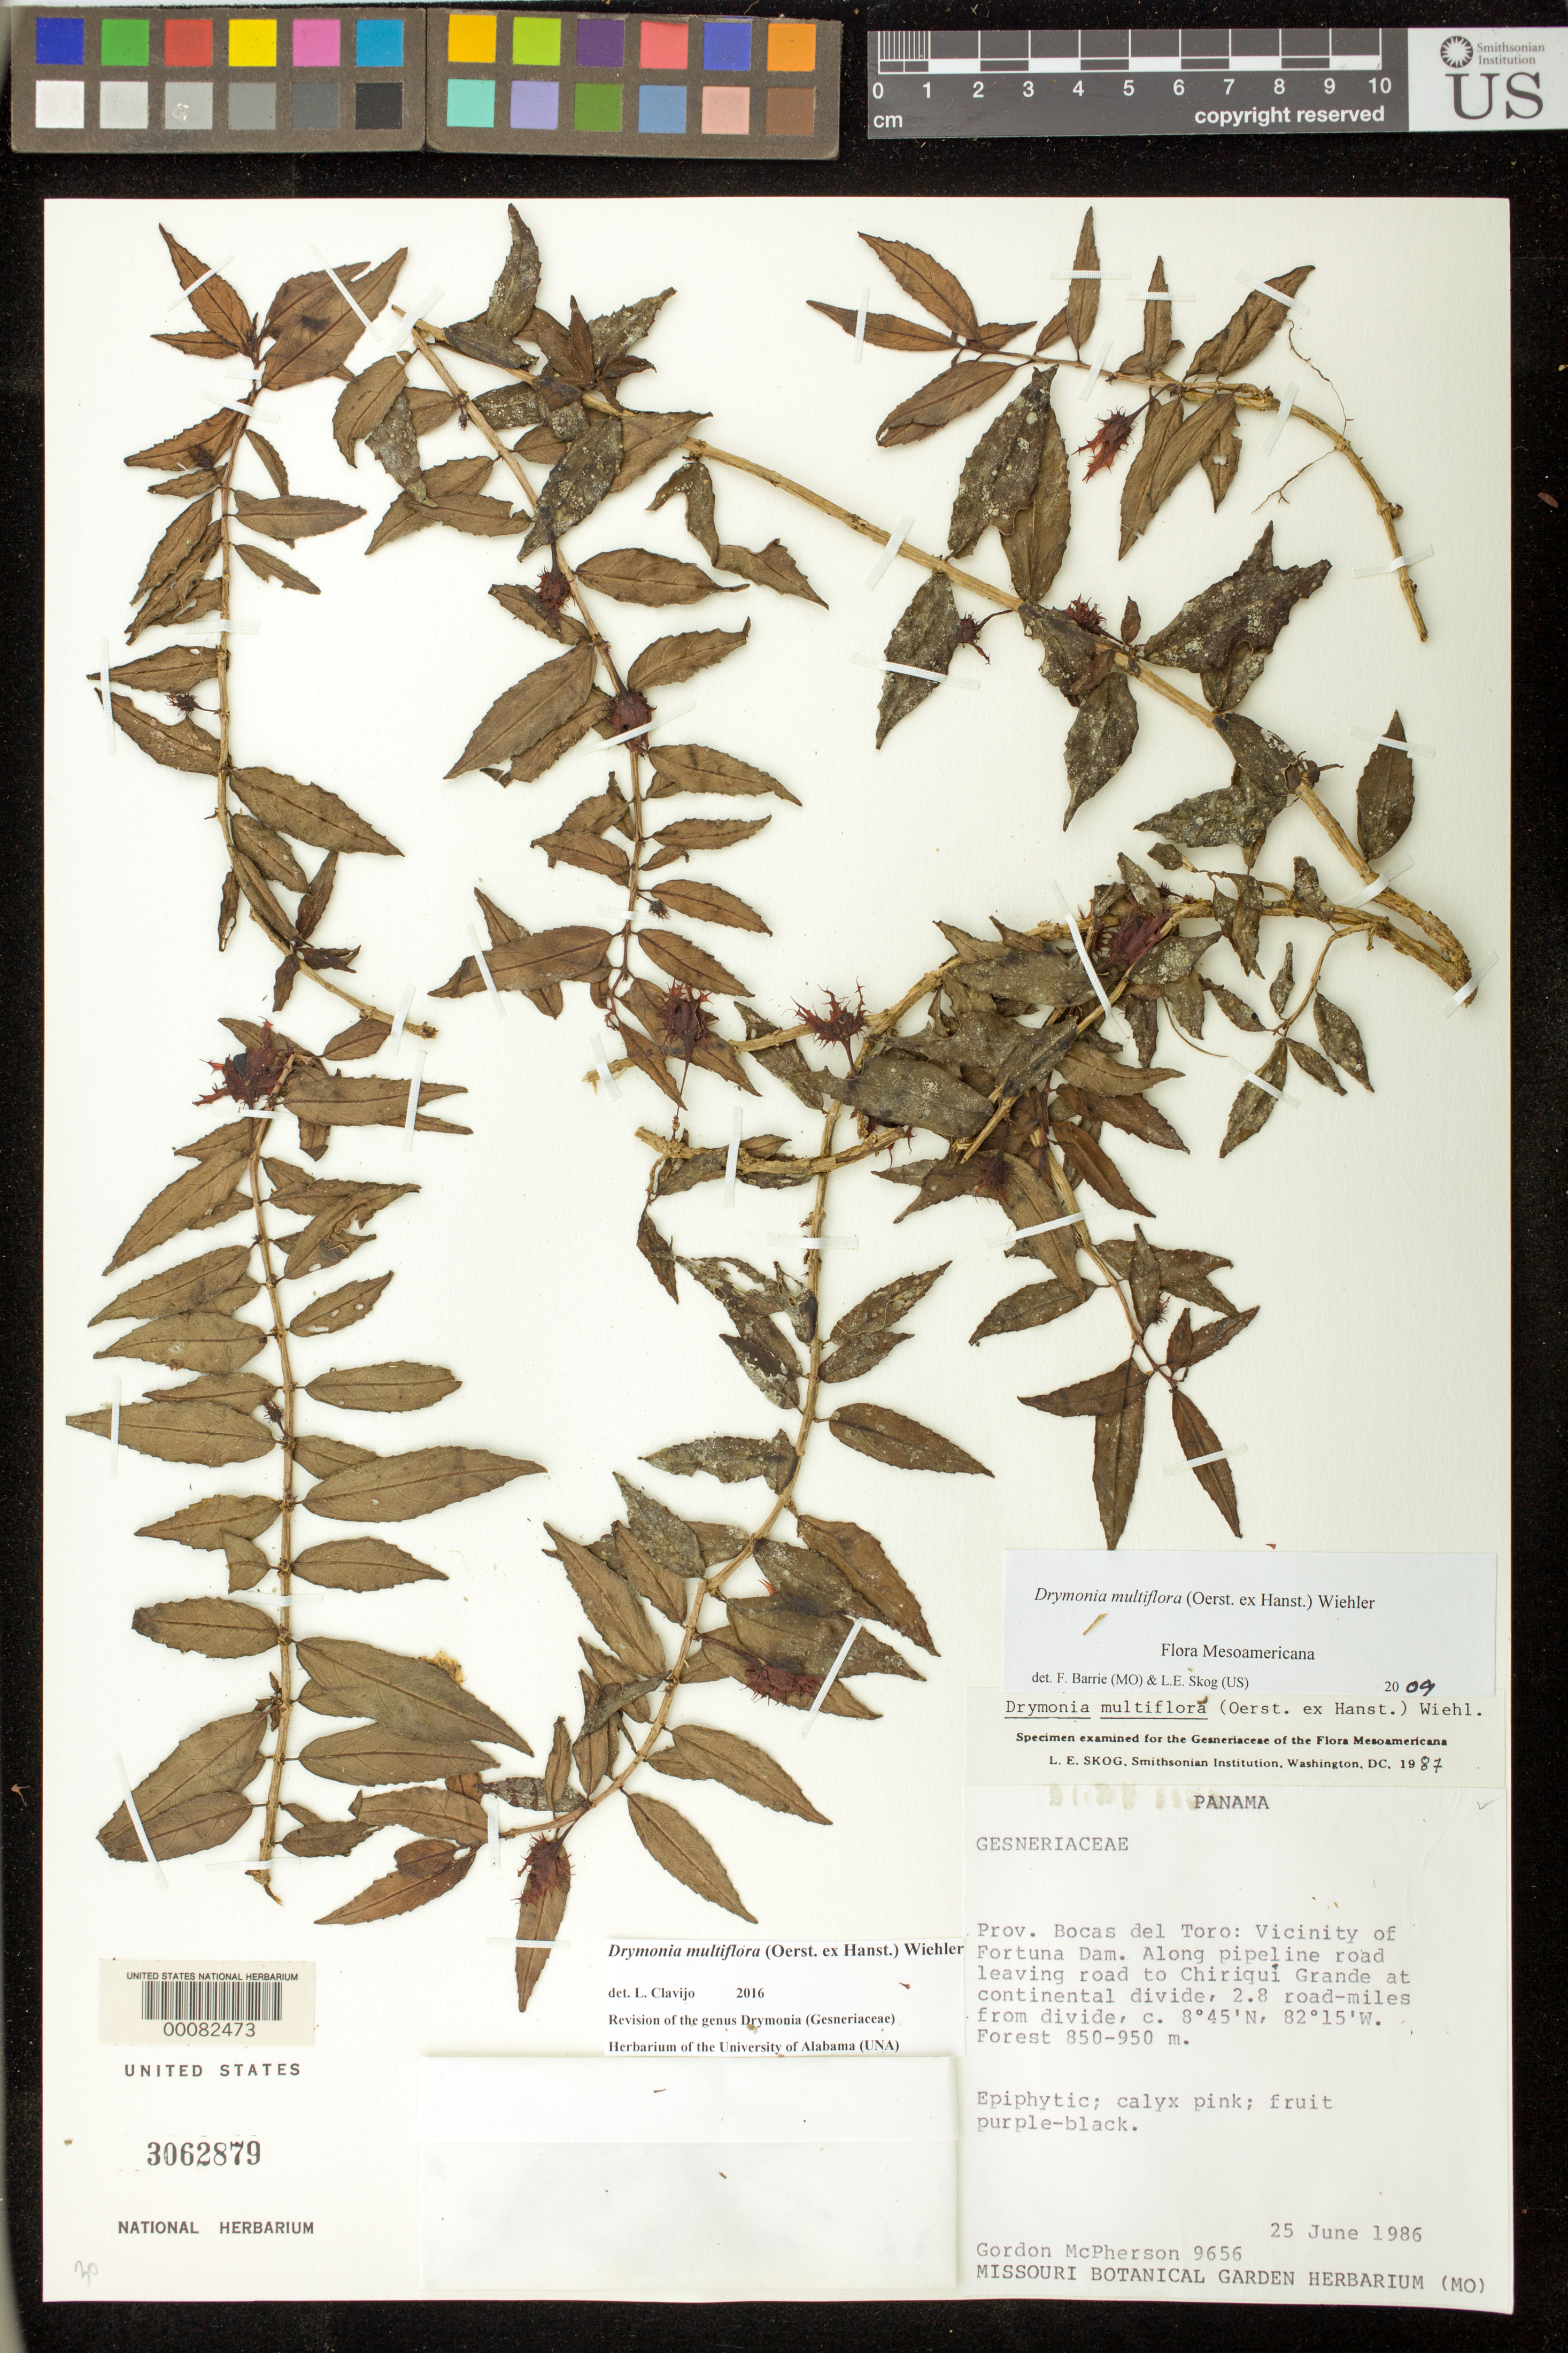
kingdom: Plantae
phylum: Tracheophyta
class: Magnoliopsida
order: Lamiales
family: Gesneriaceae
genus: Drymonia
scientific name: Drymonia multiflora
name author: (Oerst. ex Hanst.) Wiehler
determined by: Skog, Laurence E.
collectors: G. D. McPherson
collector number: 9656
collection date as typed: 25 Jun 1986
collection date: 1986-06-25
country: Panama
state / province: Bocas del Toro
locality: Vicinity of Fortuna Dam, along pipeline road leaving road to Chiriqui Grande at continental divide, 2.8 road-miles from divide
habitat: Forest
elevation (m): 850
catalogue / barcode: US 3062879